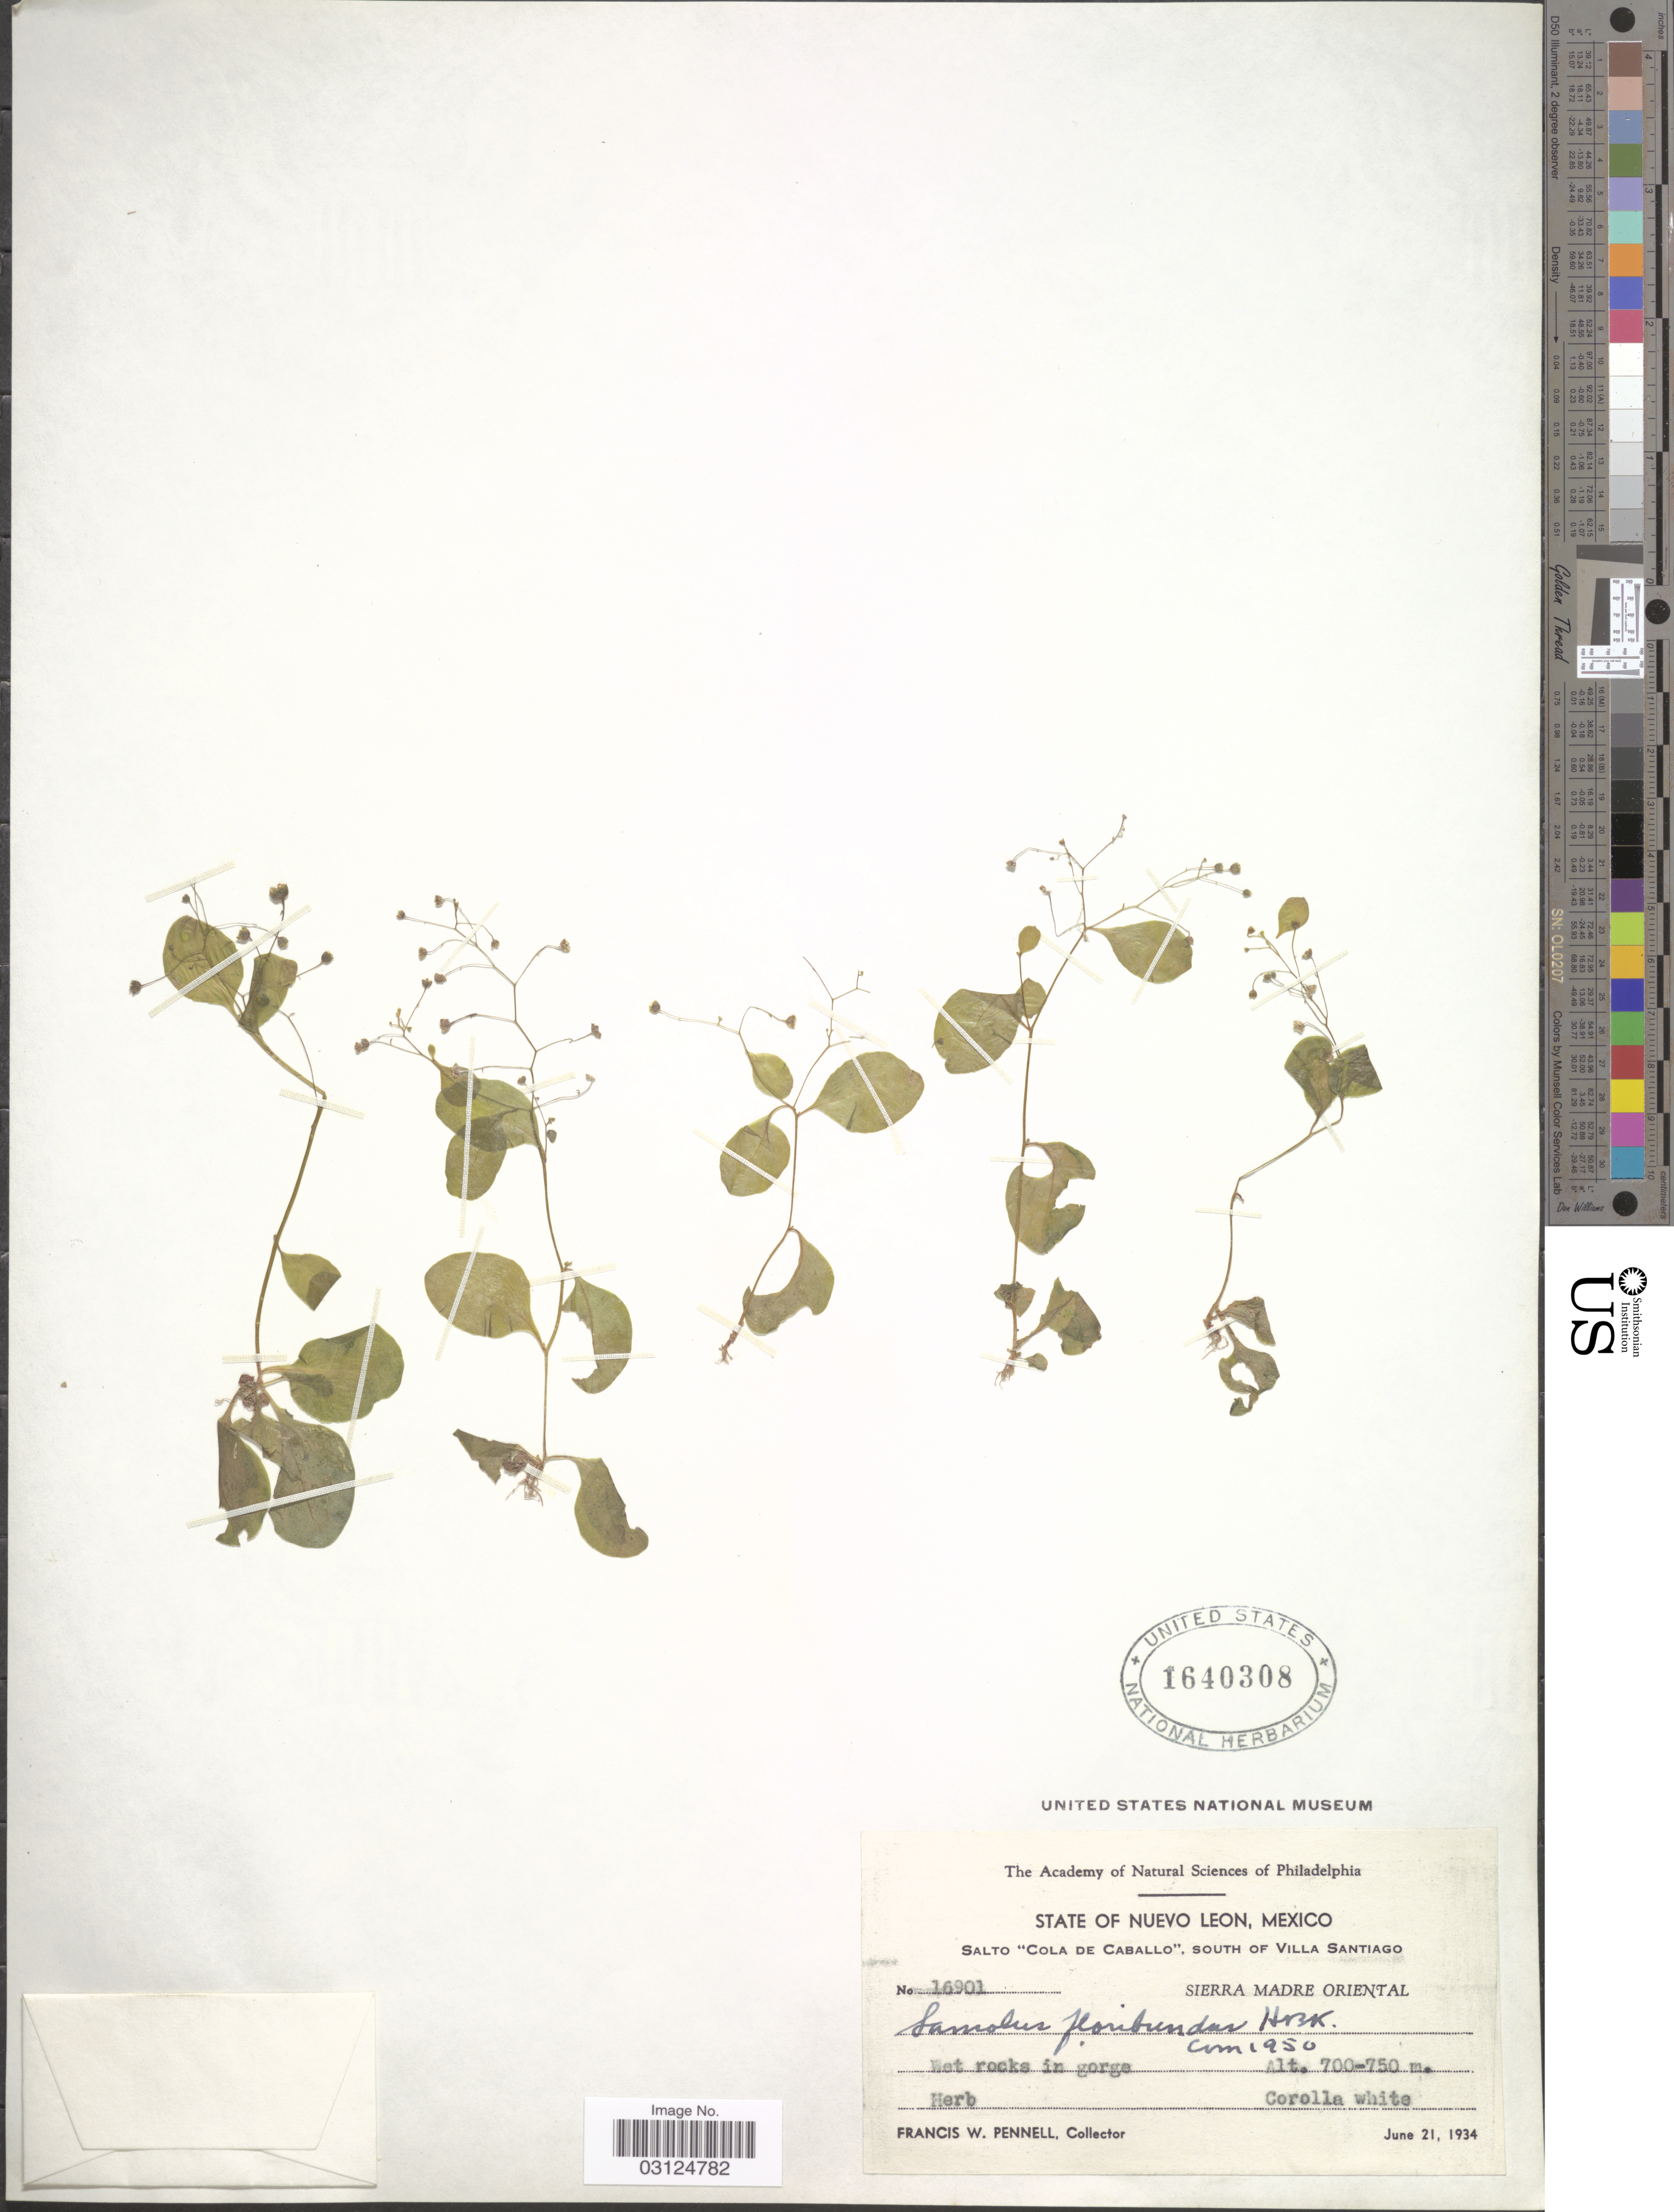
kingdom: Plantae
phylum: Tracheophyta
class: Magnoliopsida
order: Ericales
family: Primulaceae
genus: Samolus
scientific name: Samolus valerandi var. floribundus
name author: (Kunth) R. Knuth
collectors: F. W. Pennell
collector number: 16901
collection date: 1934-06-21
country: Mexico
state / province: Nuevo León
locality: Salto "Cola de Caballo", south of Villa Santiago. Sierra Madre Oriental.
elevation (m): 700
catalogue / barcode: US 1640308